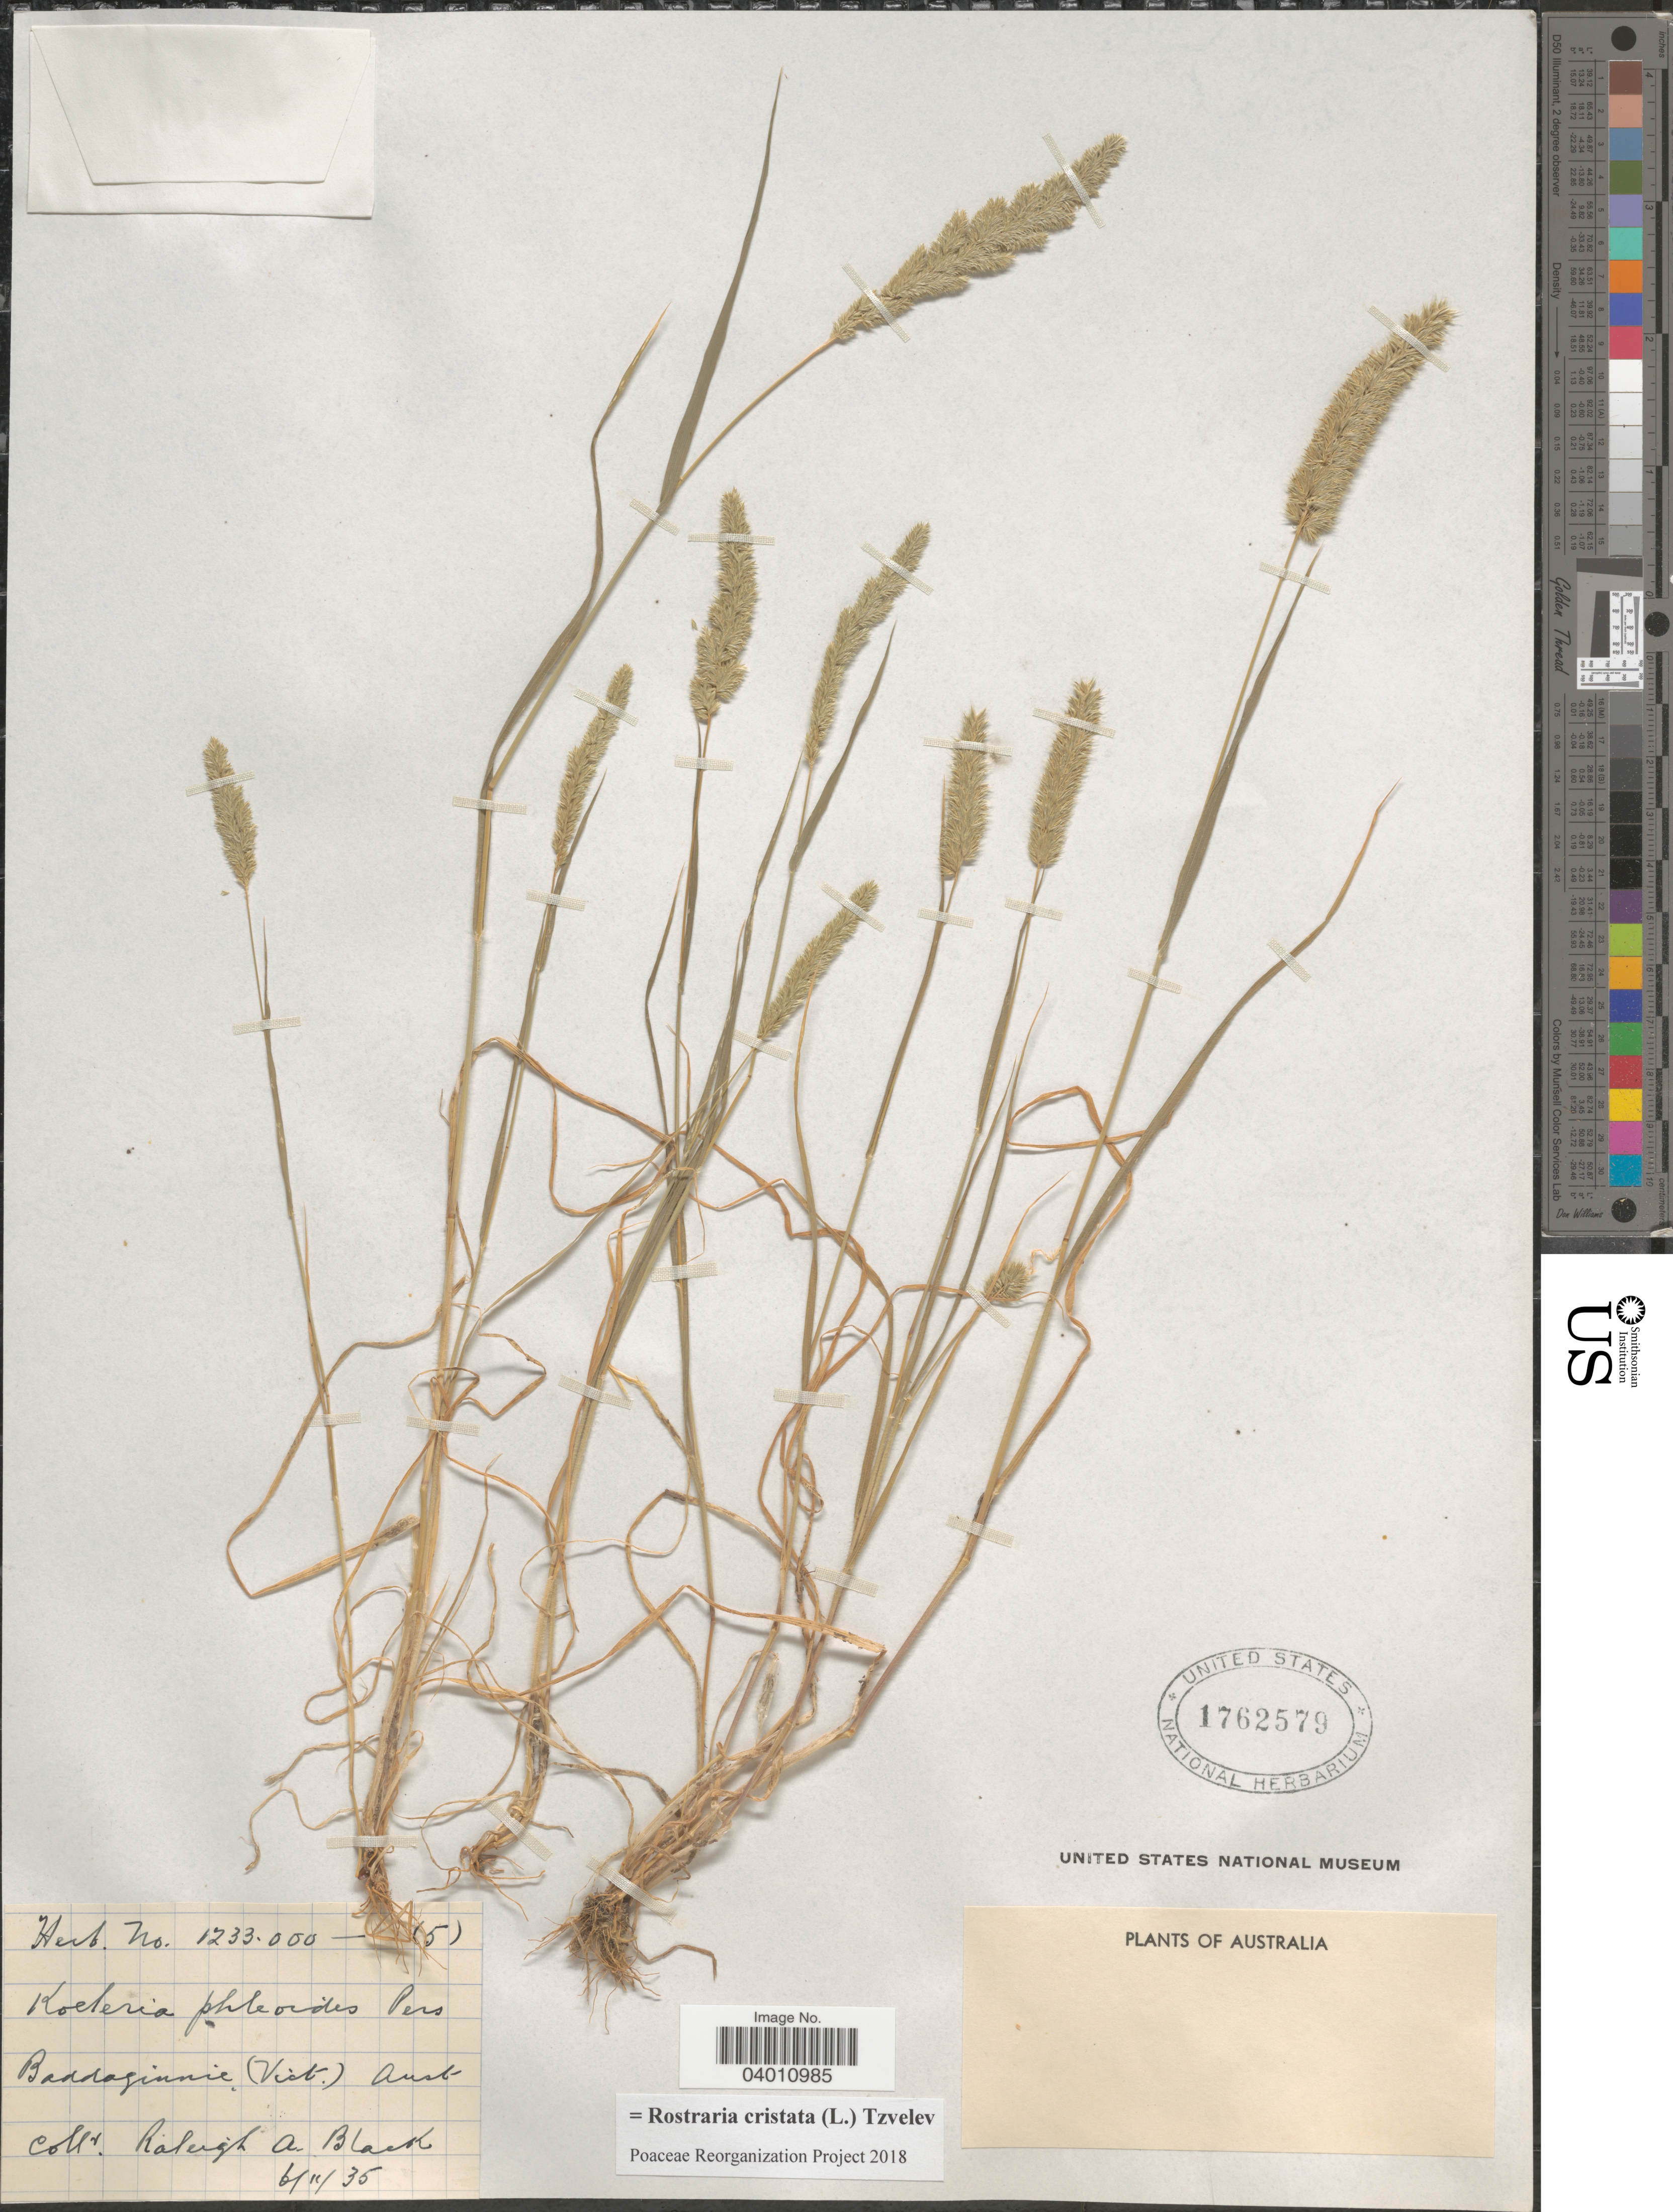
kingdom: Plantae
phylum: Tracheophyta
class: Liliopsida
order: Poales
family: Poaceae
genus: Rostraria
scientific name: Rostraria cristata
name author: (L.) Tzvelev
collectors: R. A. Black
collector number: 1233.000 (5)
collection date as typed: Transcribed d/m/y: 6/11/35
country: Australia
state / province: Victoria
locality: Baddaginnie (Vict).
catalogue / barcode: US 1762579